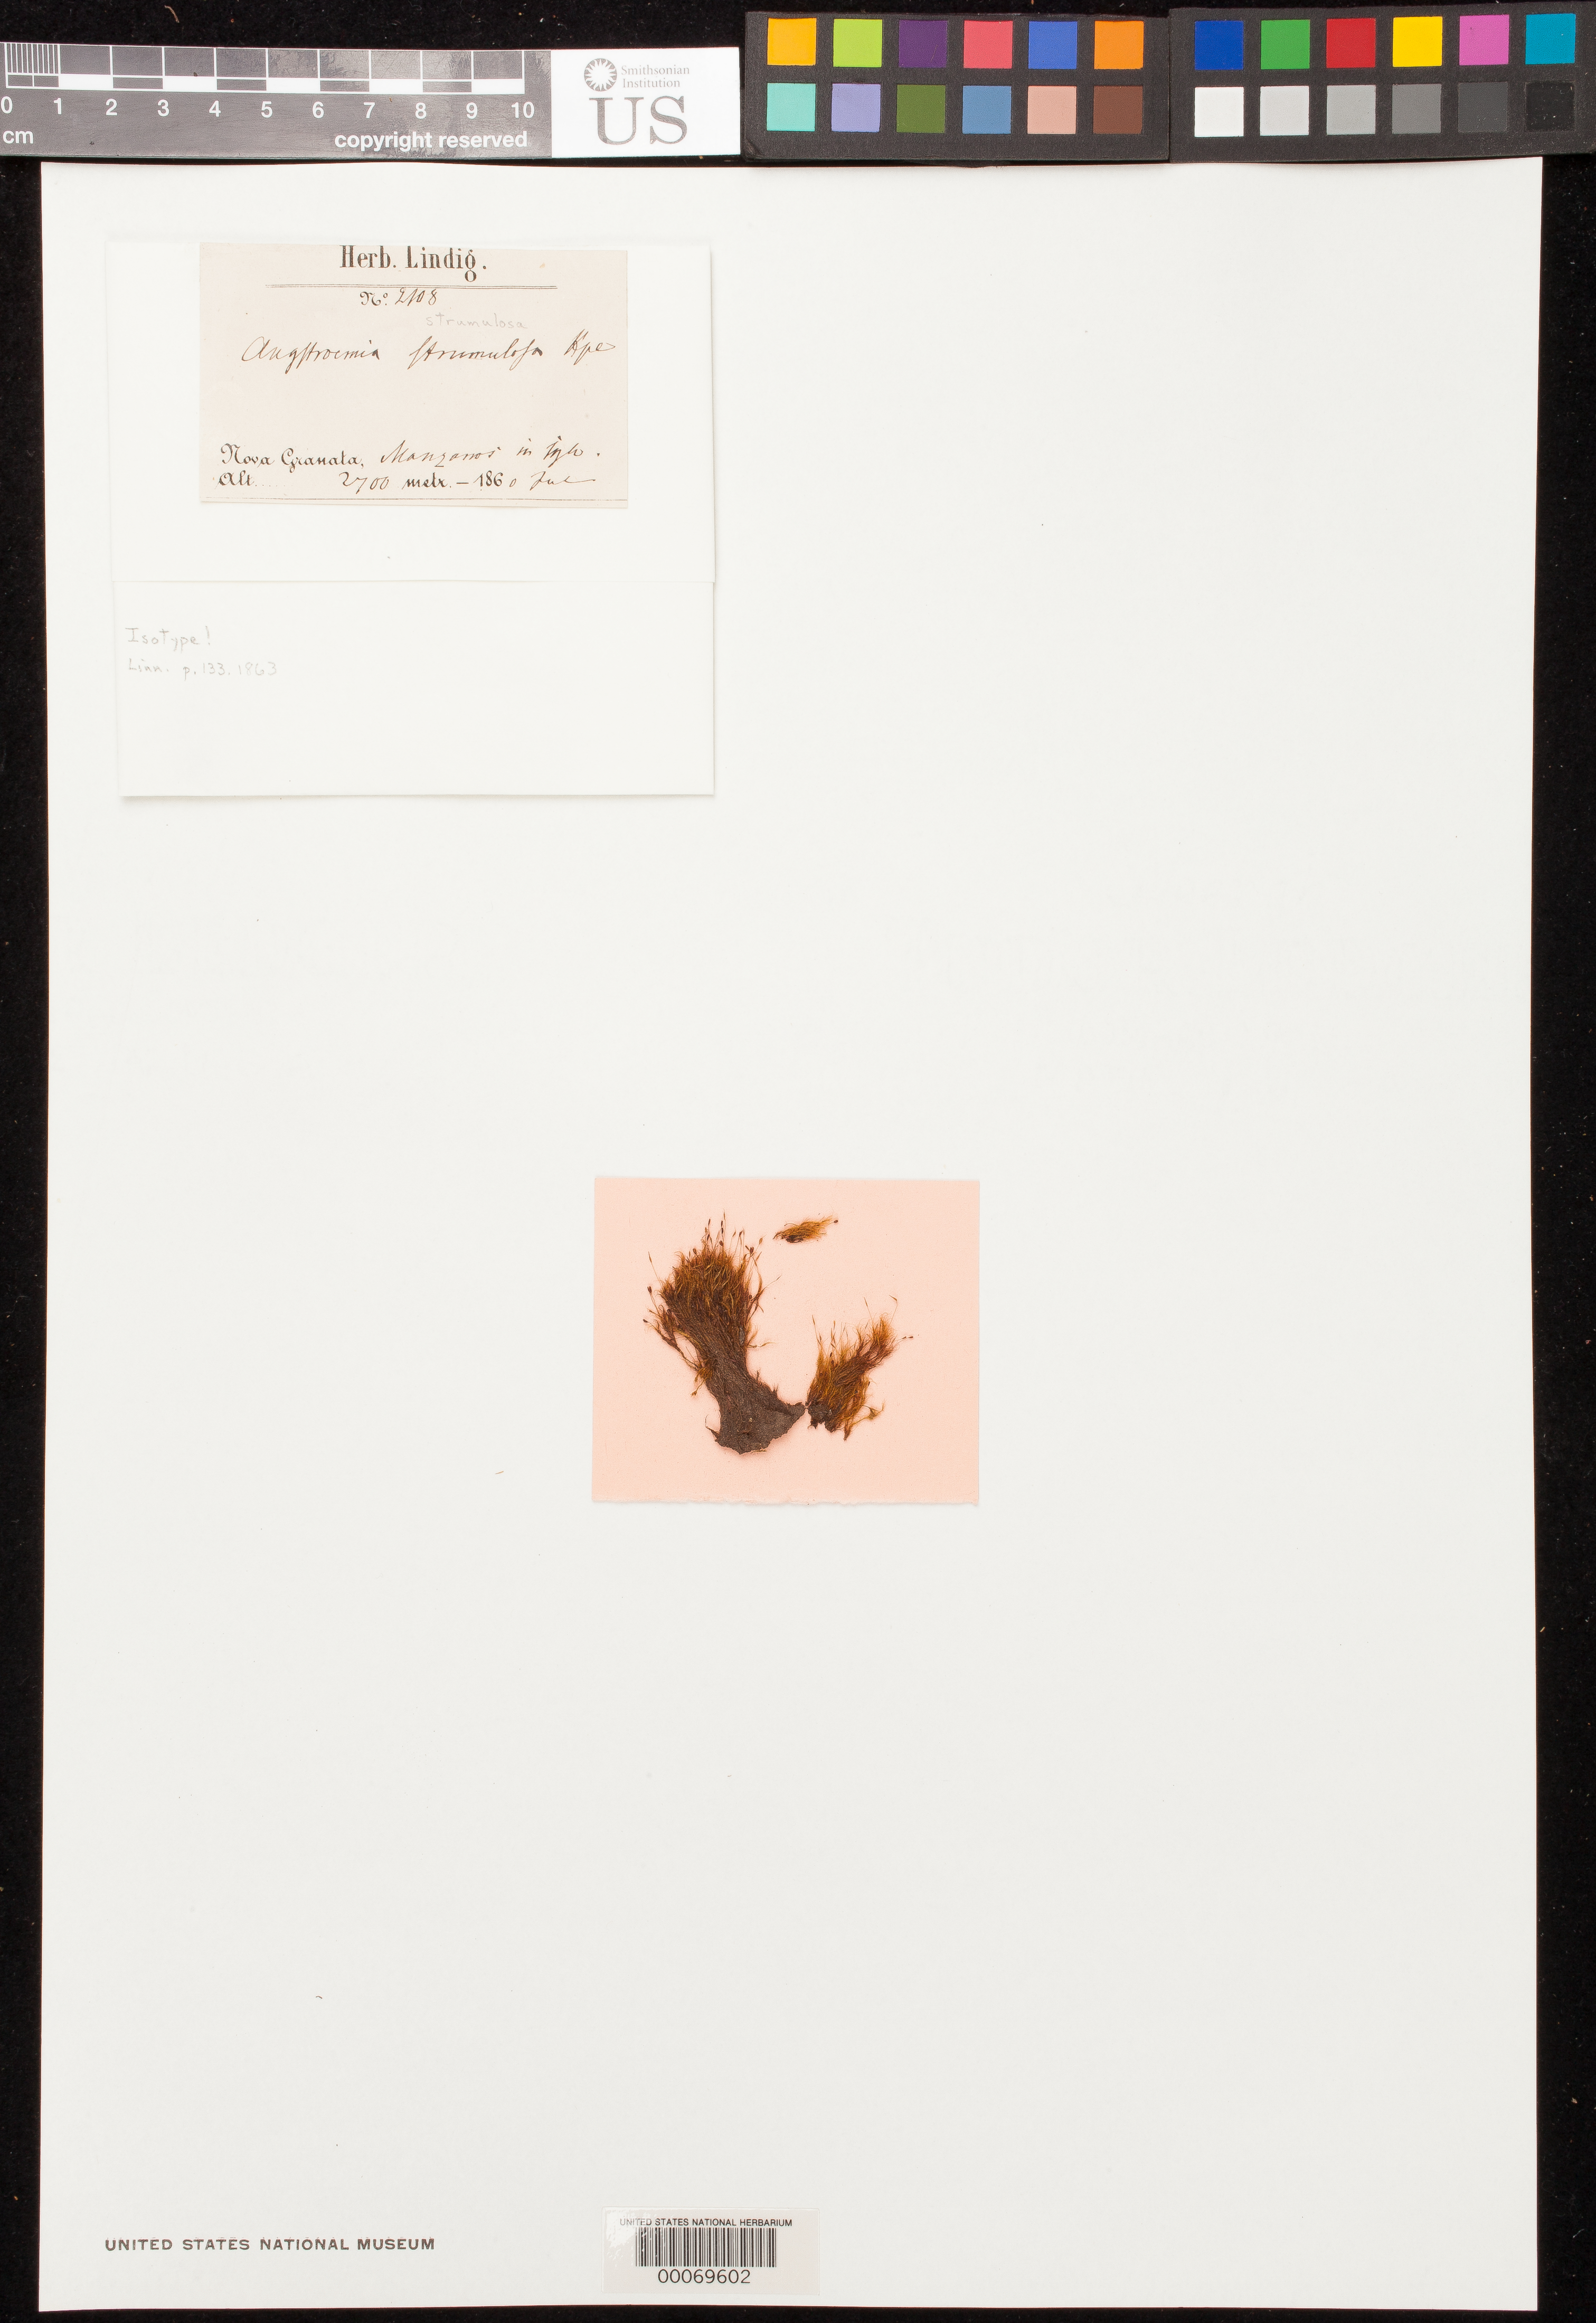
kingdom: Plantae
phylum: Bryophyta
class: Bryopsida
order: Dicranales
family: Aongstroemiaceae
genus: Angstroemia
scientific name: Angstroemia strumulosa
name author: Hampe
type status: Isotype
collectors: A. Lindig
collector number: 2108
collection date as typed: Jul 1860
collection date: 1860-07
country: Colombia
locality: Novo Granata.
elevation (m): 2700